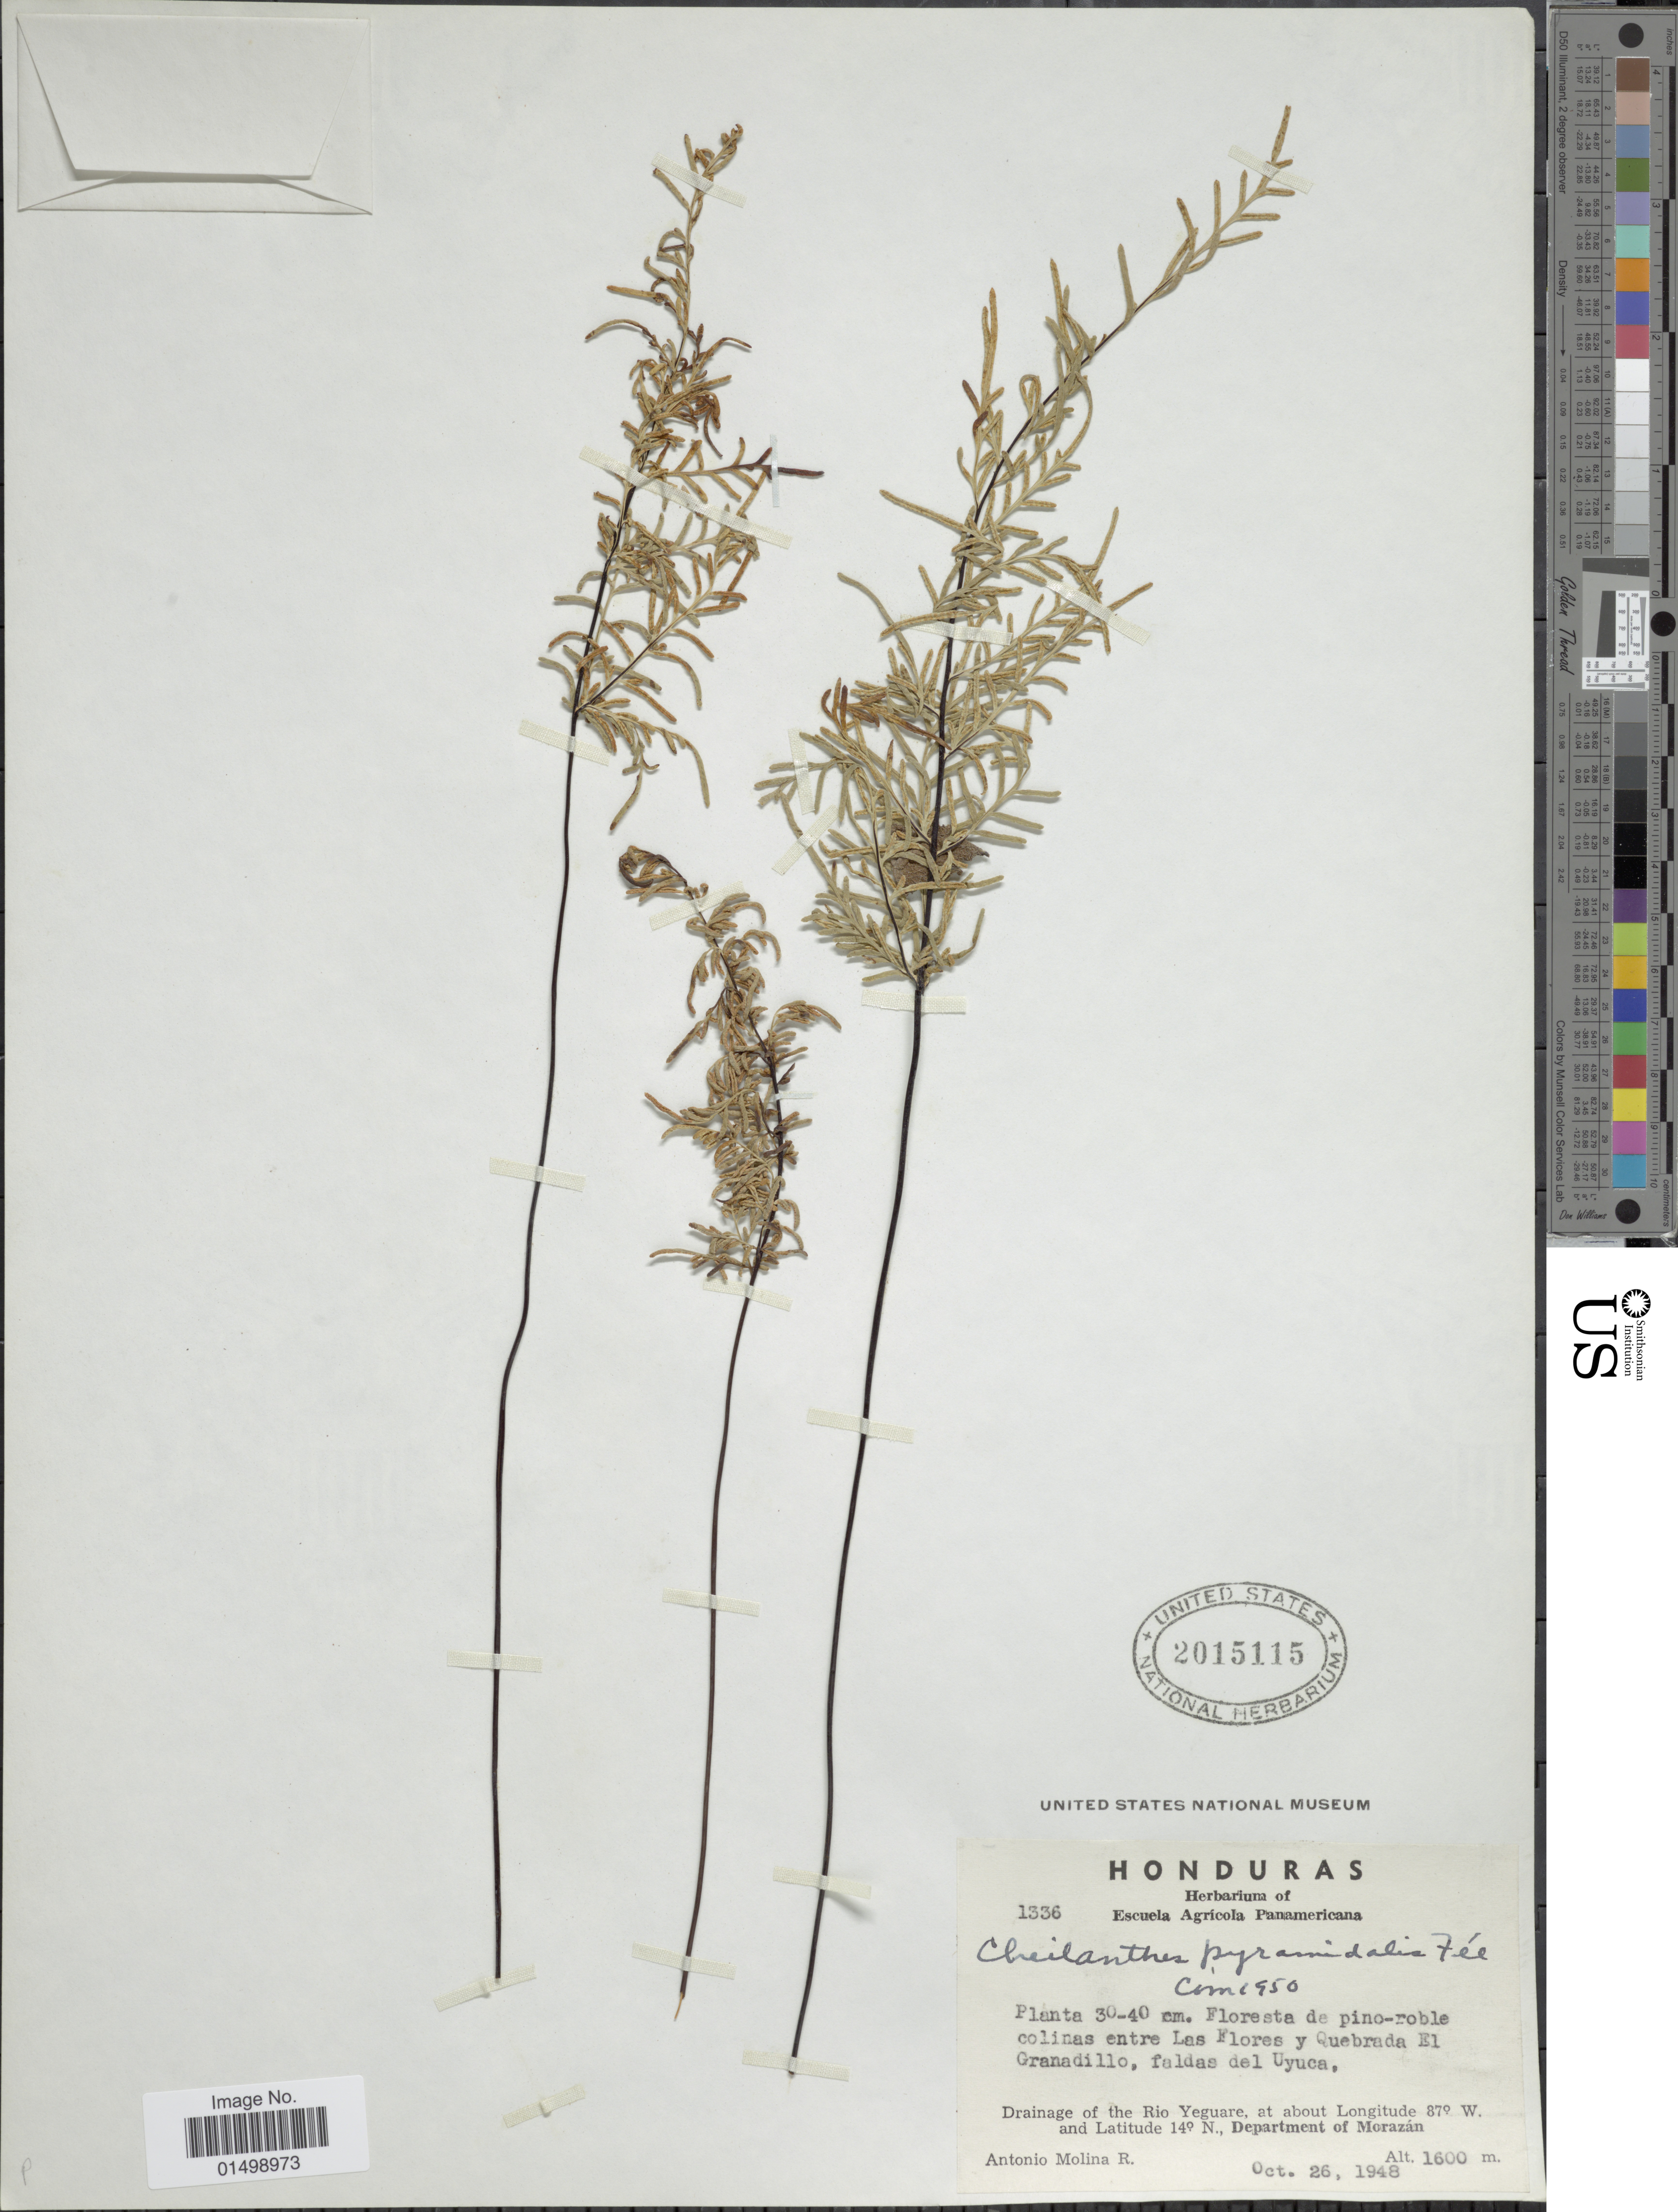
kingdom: Plantae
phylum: Tracheophyta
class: Polypodiopsida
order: Polypodiales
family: Pteridaceae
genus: Cheilanthes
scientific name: Cheilanthes pyramidalis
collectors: A. Molina R.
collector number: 1336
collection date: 1948-10-26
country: Honduras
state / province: Fco. Morazán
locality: Planta 30-40 cm. Floresta de pino-roble colinas entre Las Flores y Quebrada El Granadillo, falda del Uyuca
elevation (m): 1600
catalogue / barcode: US 2015115